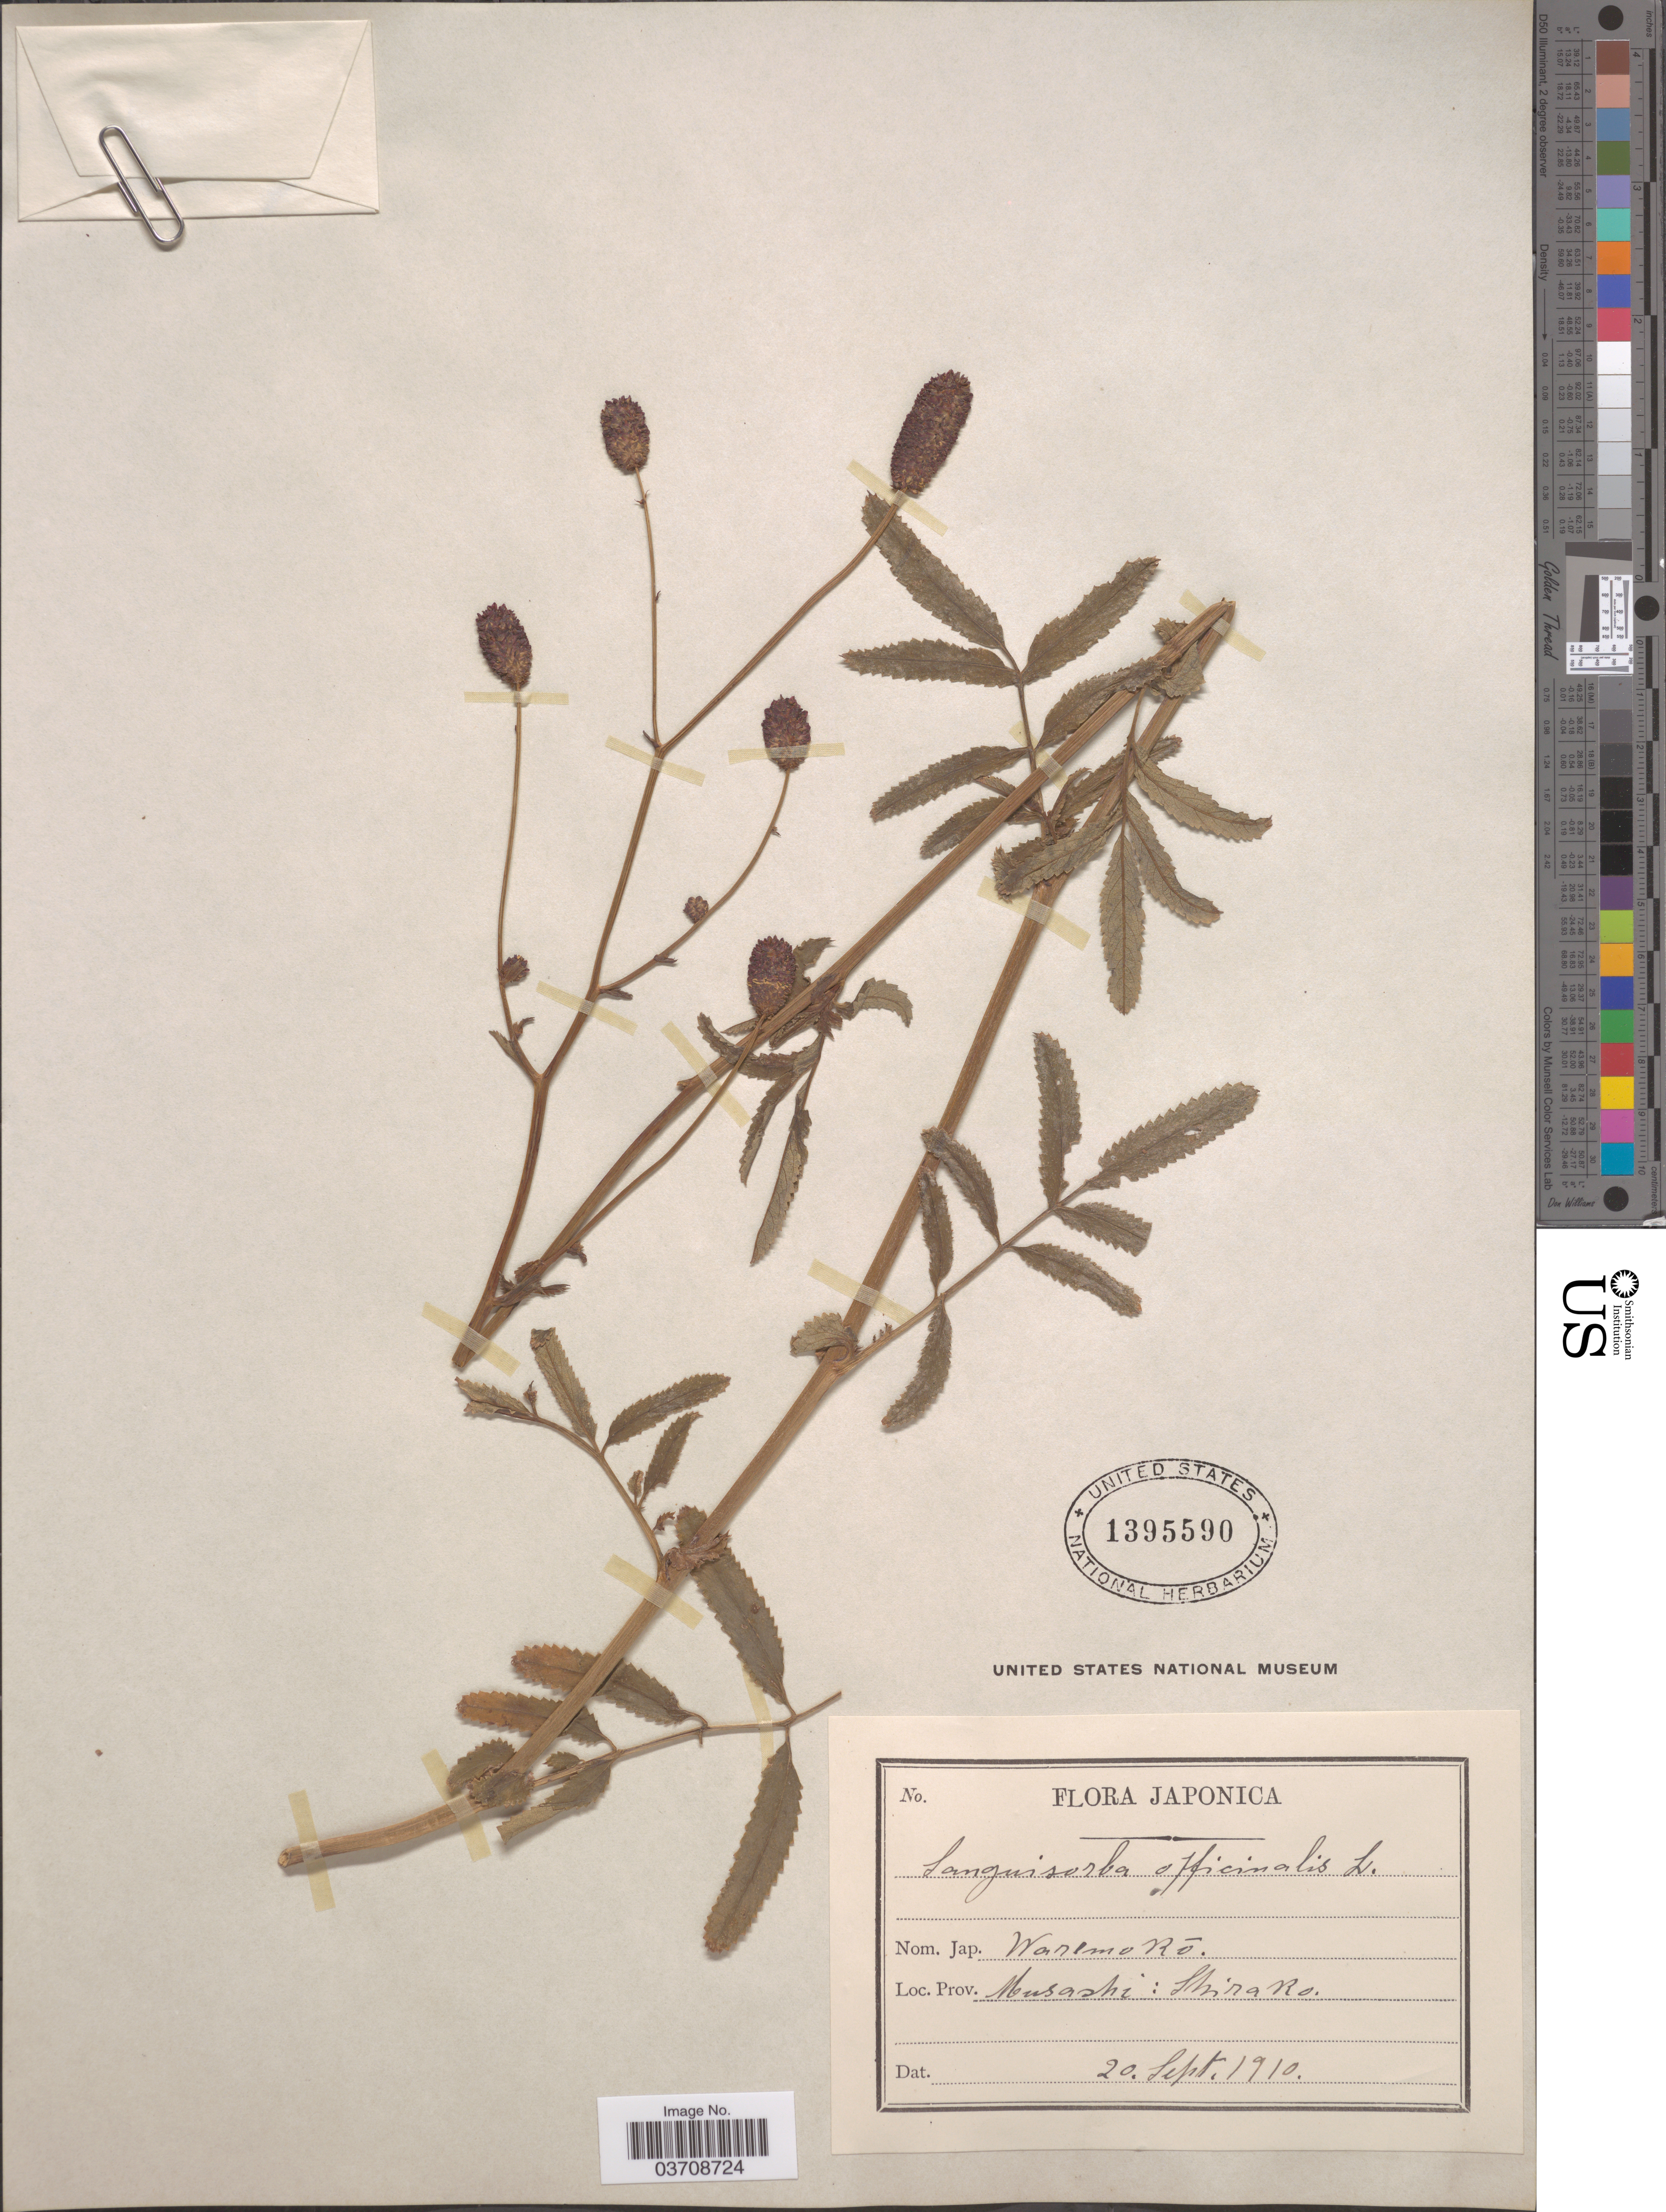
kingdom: Plantae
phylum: Tracheophyta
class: Magnoliopsida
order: Rosales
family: Rosaceae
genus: Sanguisorba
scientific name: Sanguisorba officinalis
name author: L.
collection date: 1910-09-20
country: Japan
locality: Musashi: Shirako.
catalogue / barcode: US 1395590